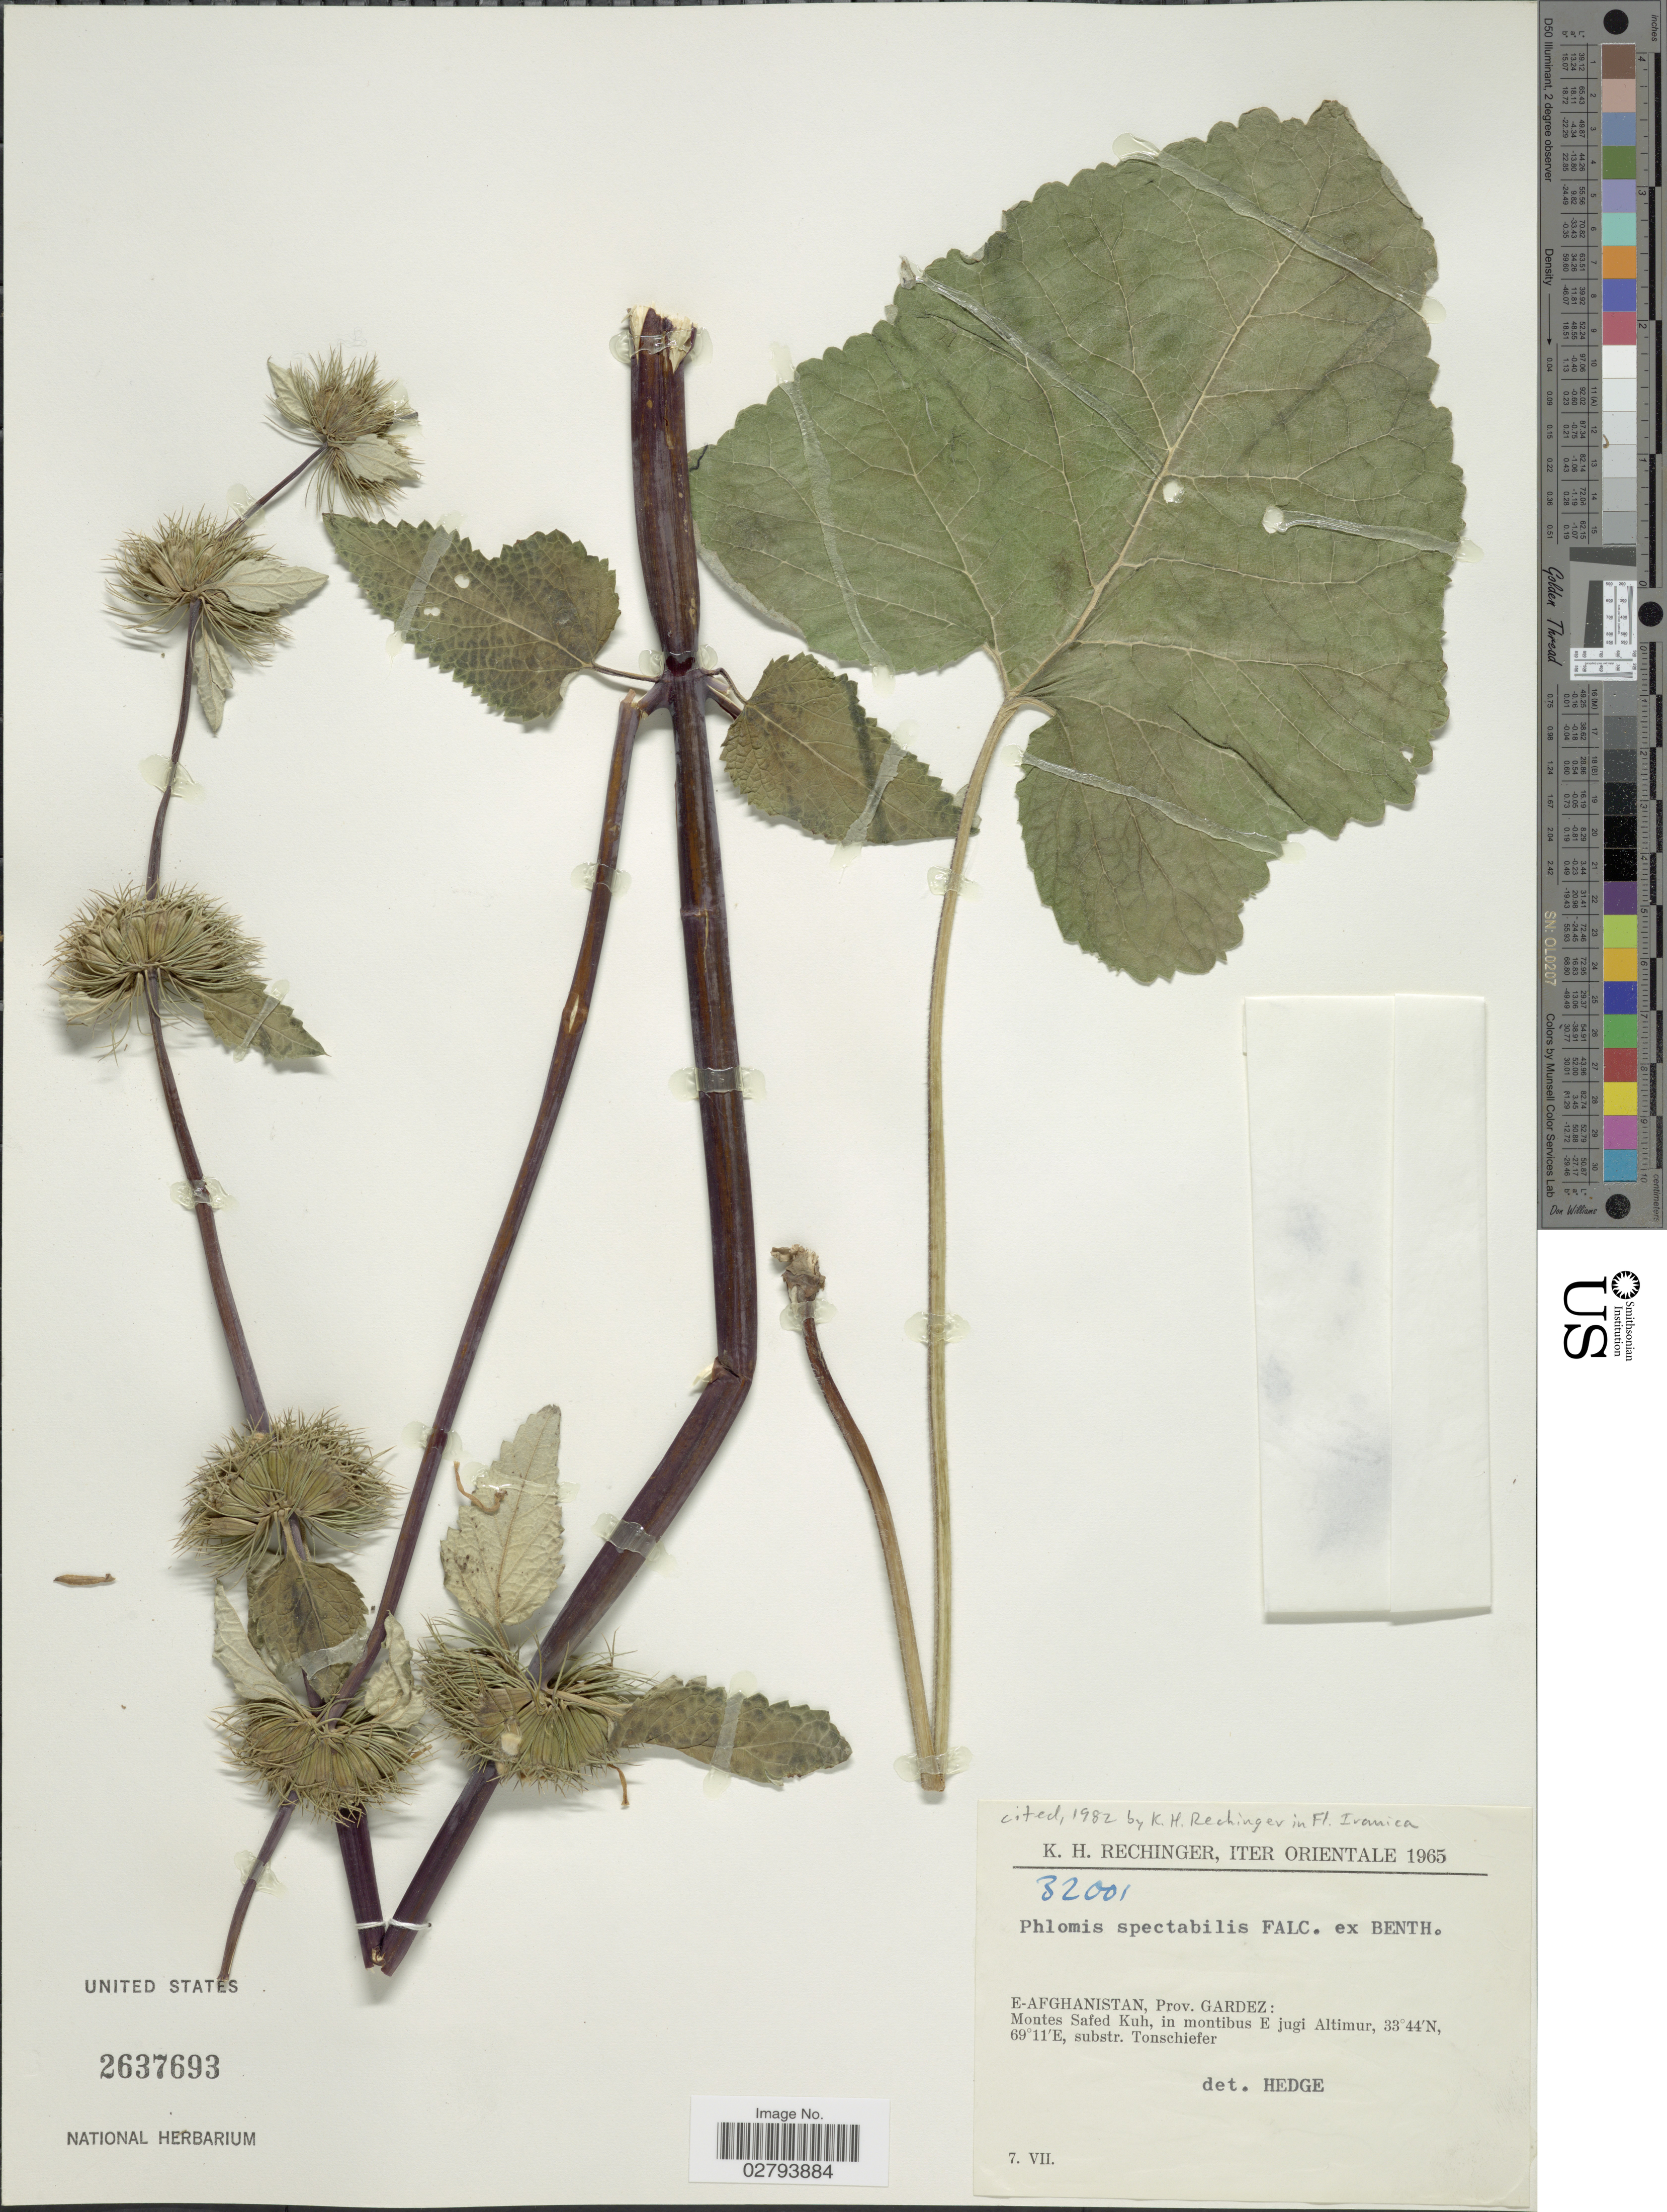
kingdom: Plantae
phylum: Tracheophyta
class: Magnoliopsida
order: Lamiales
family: Lamiaceae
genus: Phlomoides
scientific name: Phlomoides spectabilis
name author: (Falc. ex Benth.) Kamelin & Makhm.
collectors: K. H. Rechinger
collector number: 32001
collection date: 1965-07-07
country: Afghanistan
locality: Iter Orientale, E-Afghanistan, Prov. Gardez: Montes Safed Kuh, in montibus E jugi Altimur.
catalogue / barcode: US 2637693